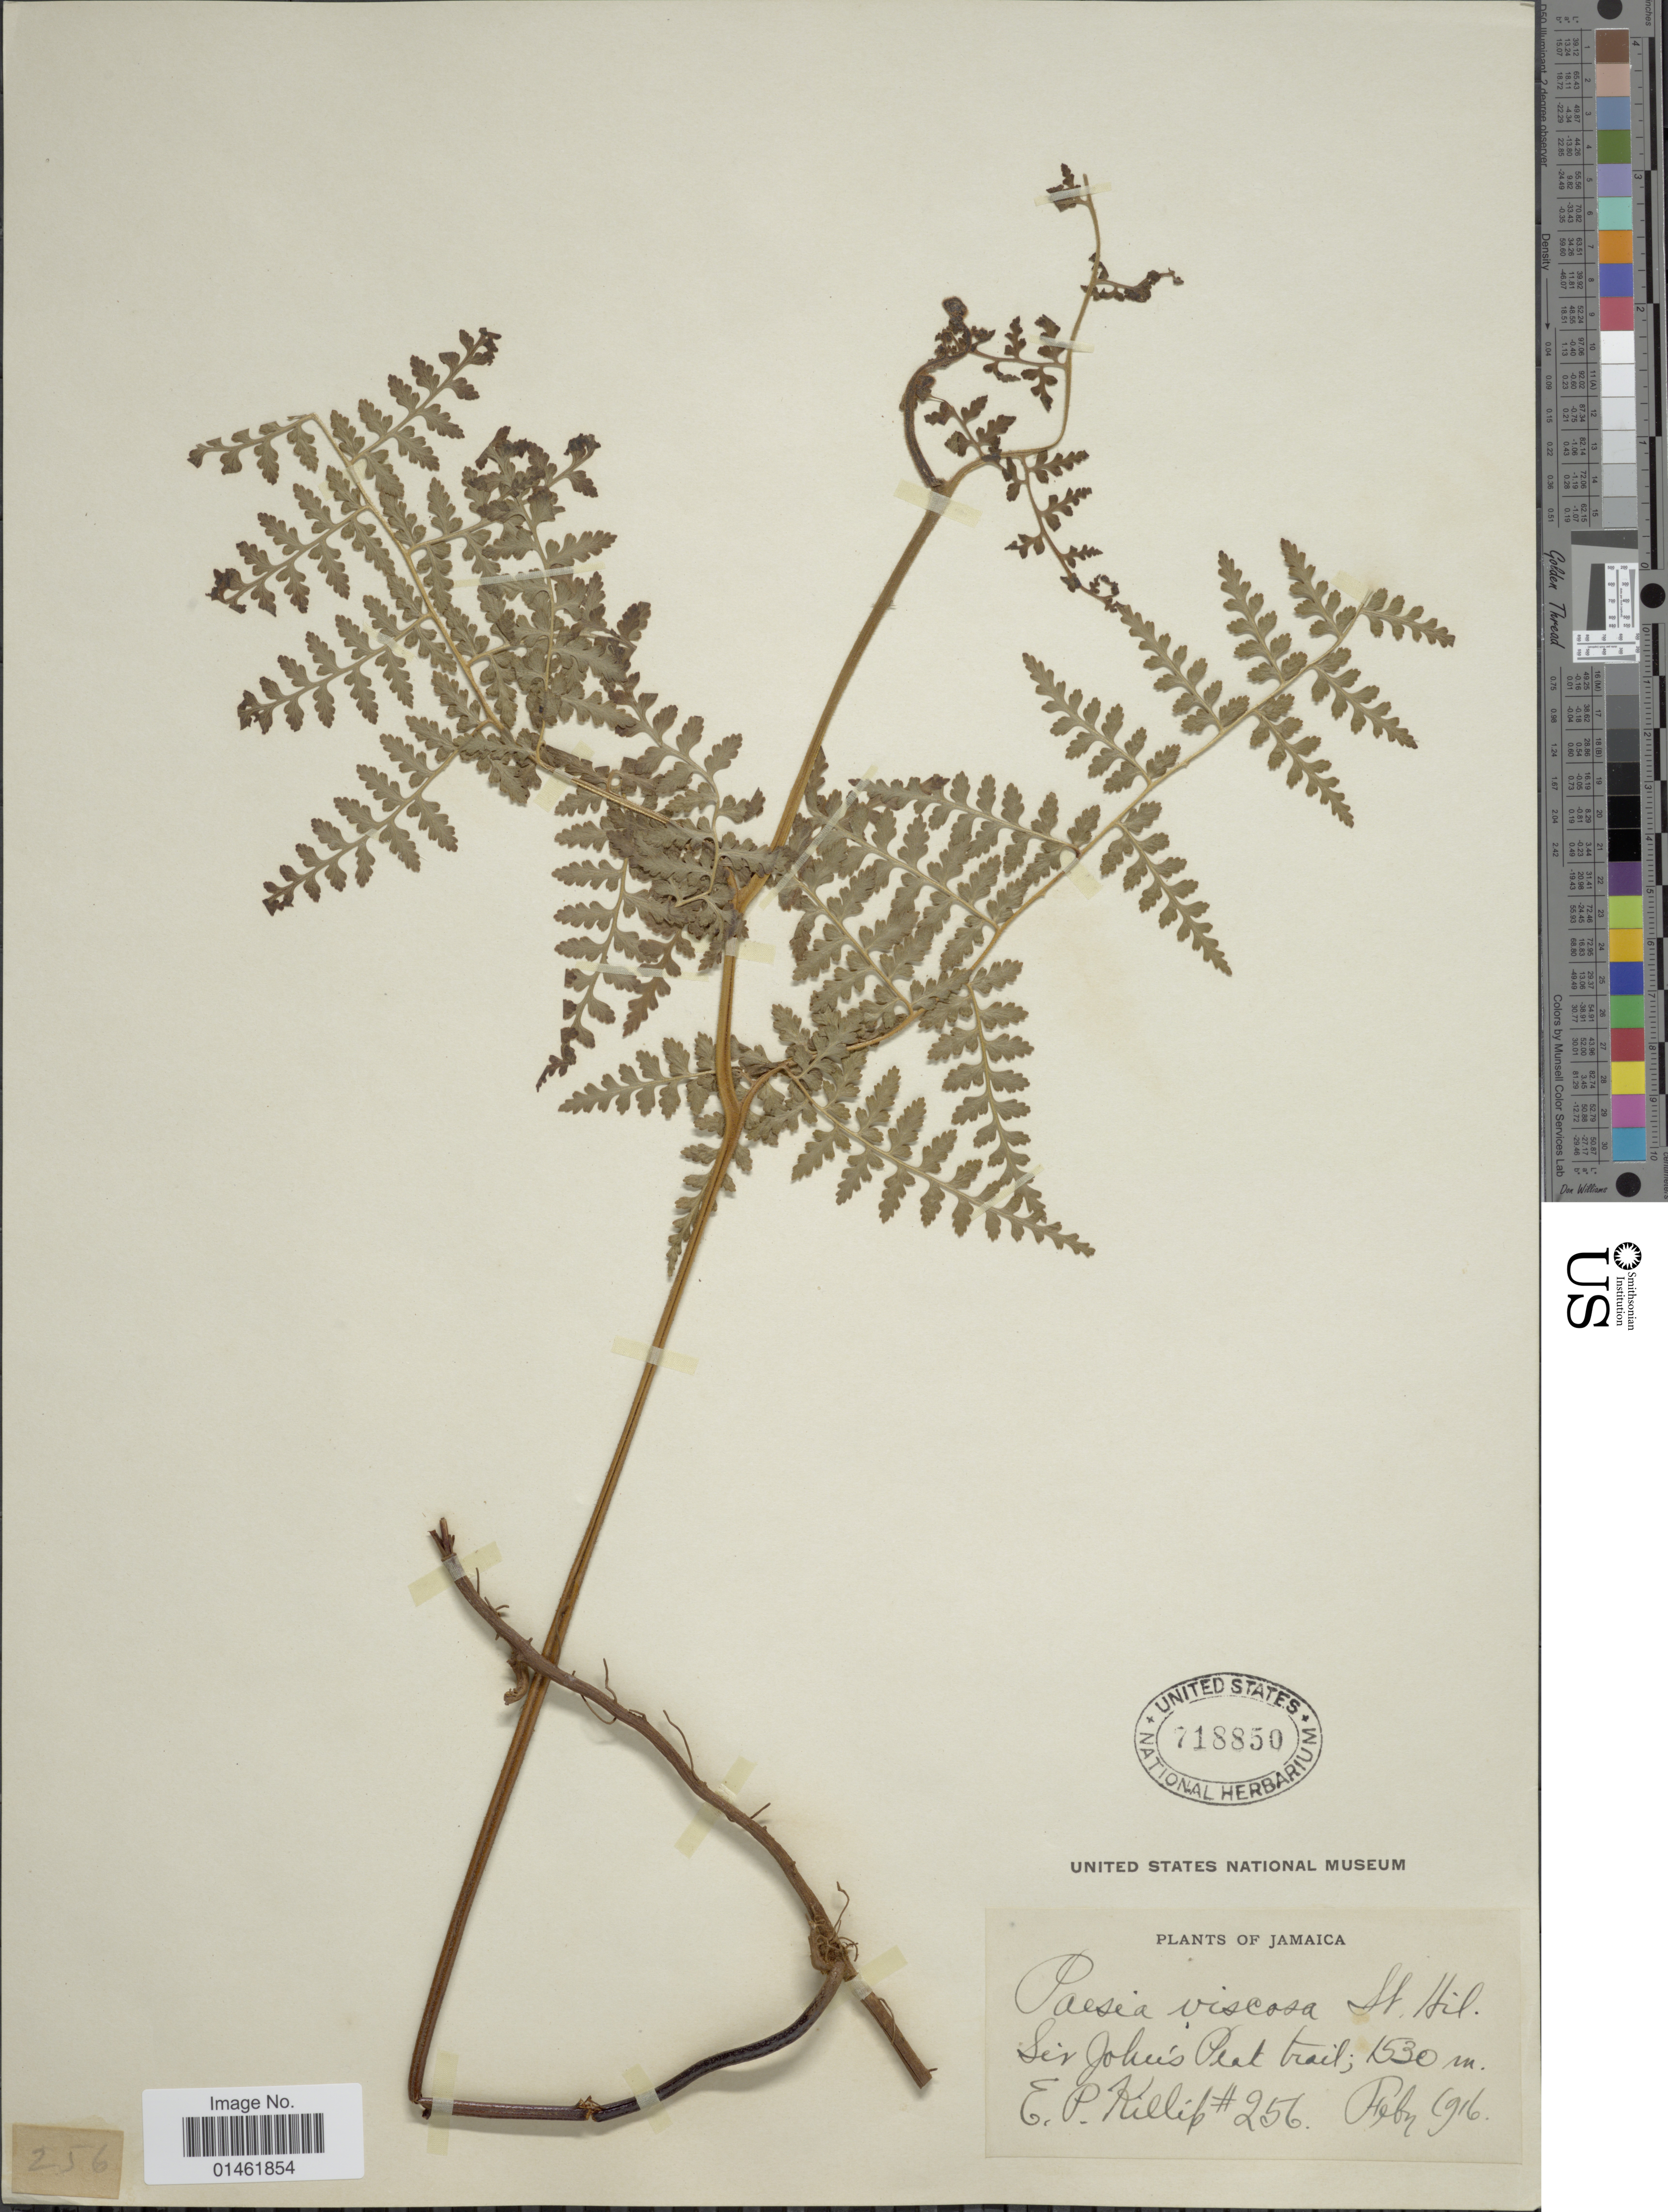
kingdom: Plantae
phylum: Tracheophyta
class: Polypodiopsida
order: Polypodiales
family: Dennstaedtiaceae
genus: Paesia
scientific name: Paesia glandulosa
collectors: E. P. Killip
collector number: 256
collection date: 1916-02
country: Jamaica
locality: Sir John's Peak trail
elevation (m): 1530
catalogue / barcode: US 718850